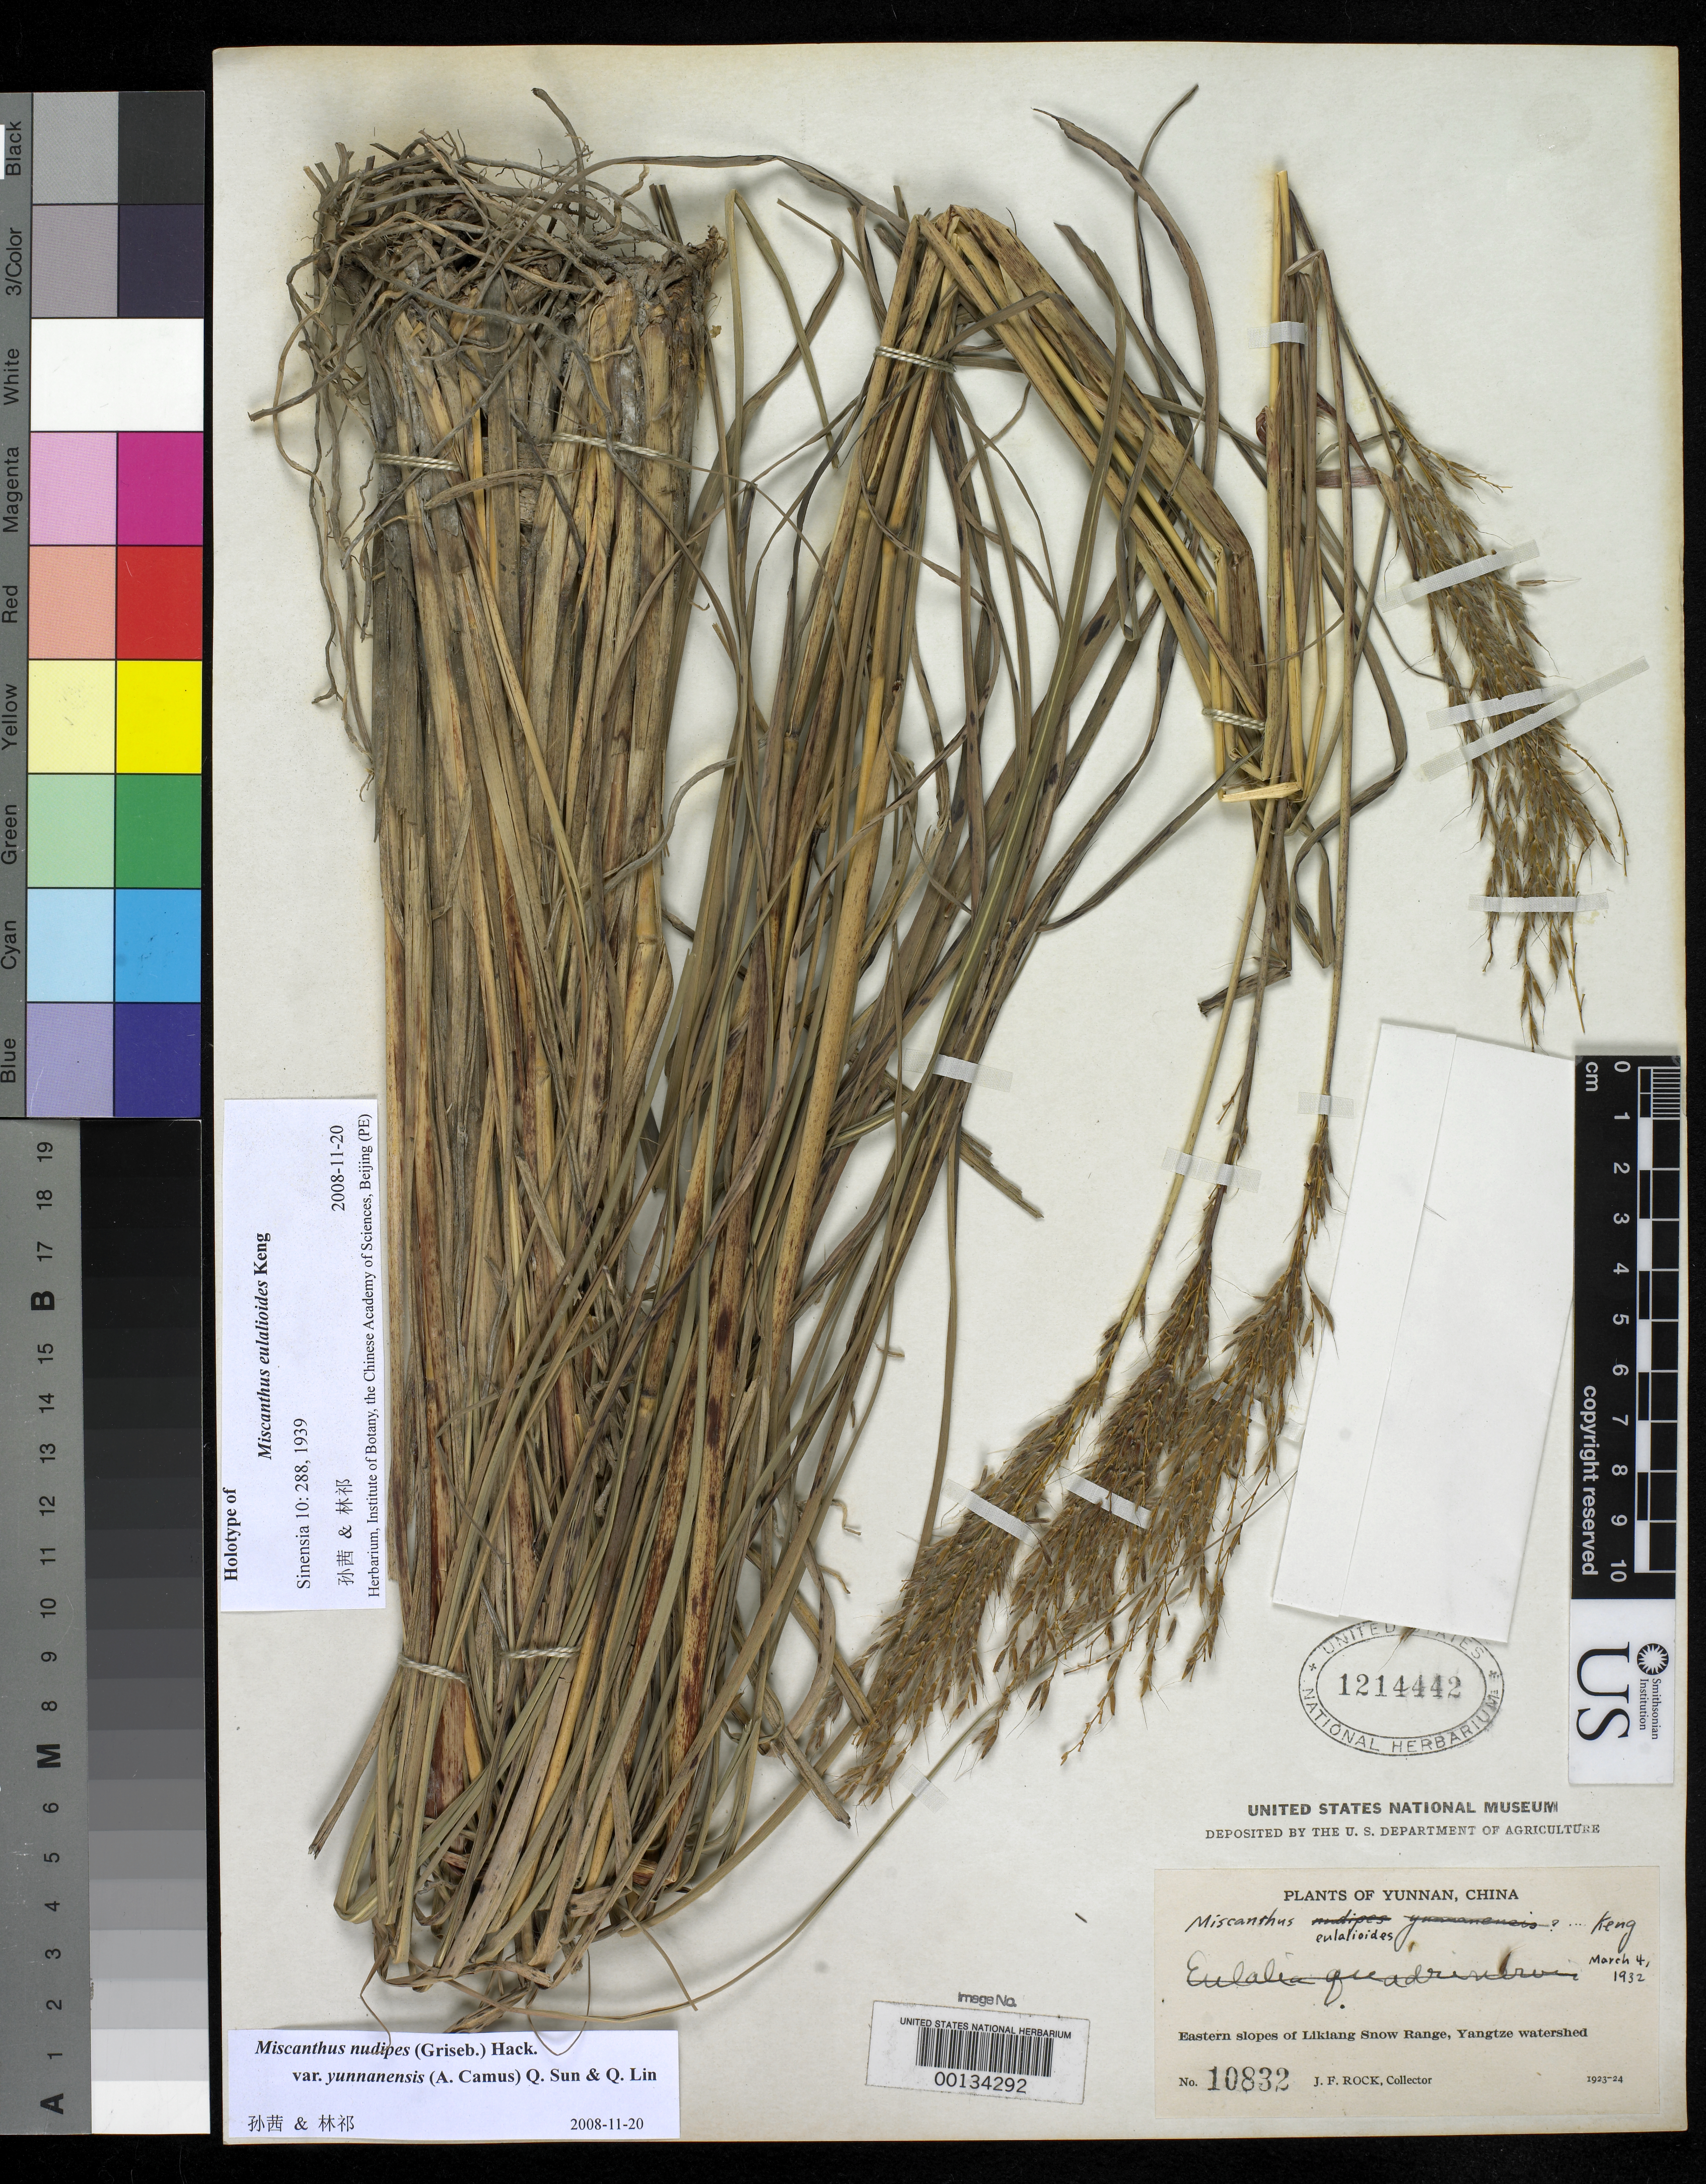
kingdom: Plantae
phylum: Tracheophyta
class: Liliopsida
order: Poales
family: Poaceae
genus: Miscanthus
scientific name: Miscanthus eulalioides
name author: Keng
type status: Holotype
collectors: J. F. Rock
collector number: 10832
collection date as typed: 1923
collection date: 1923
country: China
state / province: Yunnan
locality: Eastern slopes of Likiang snow range, Yangtze watershed.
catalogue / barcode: US 1214442